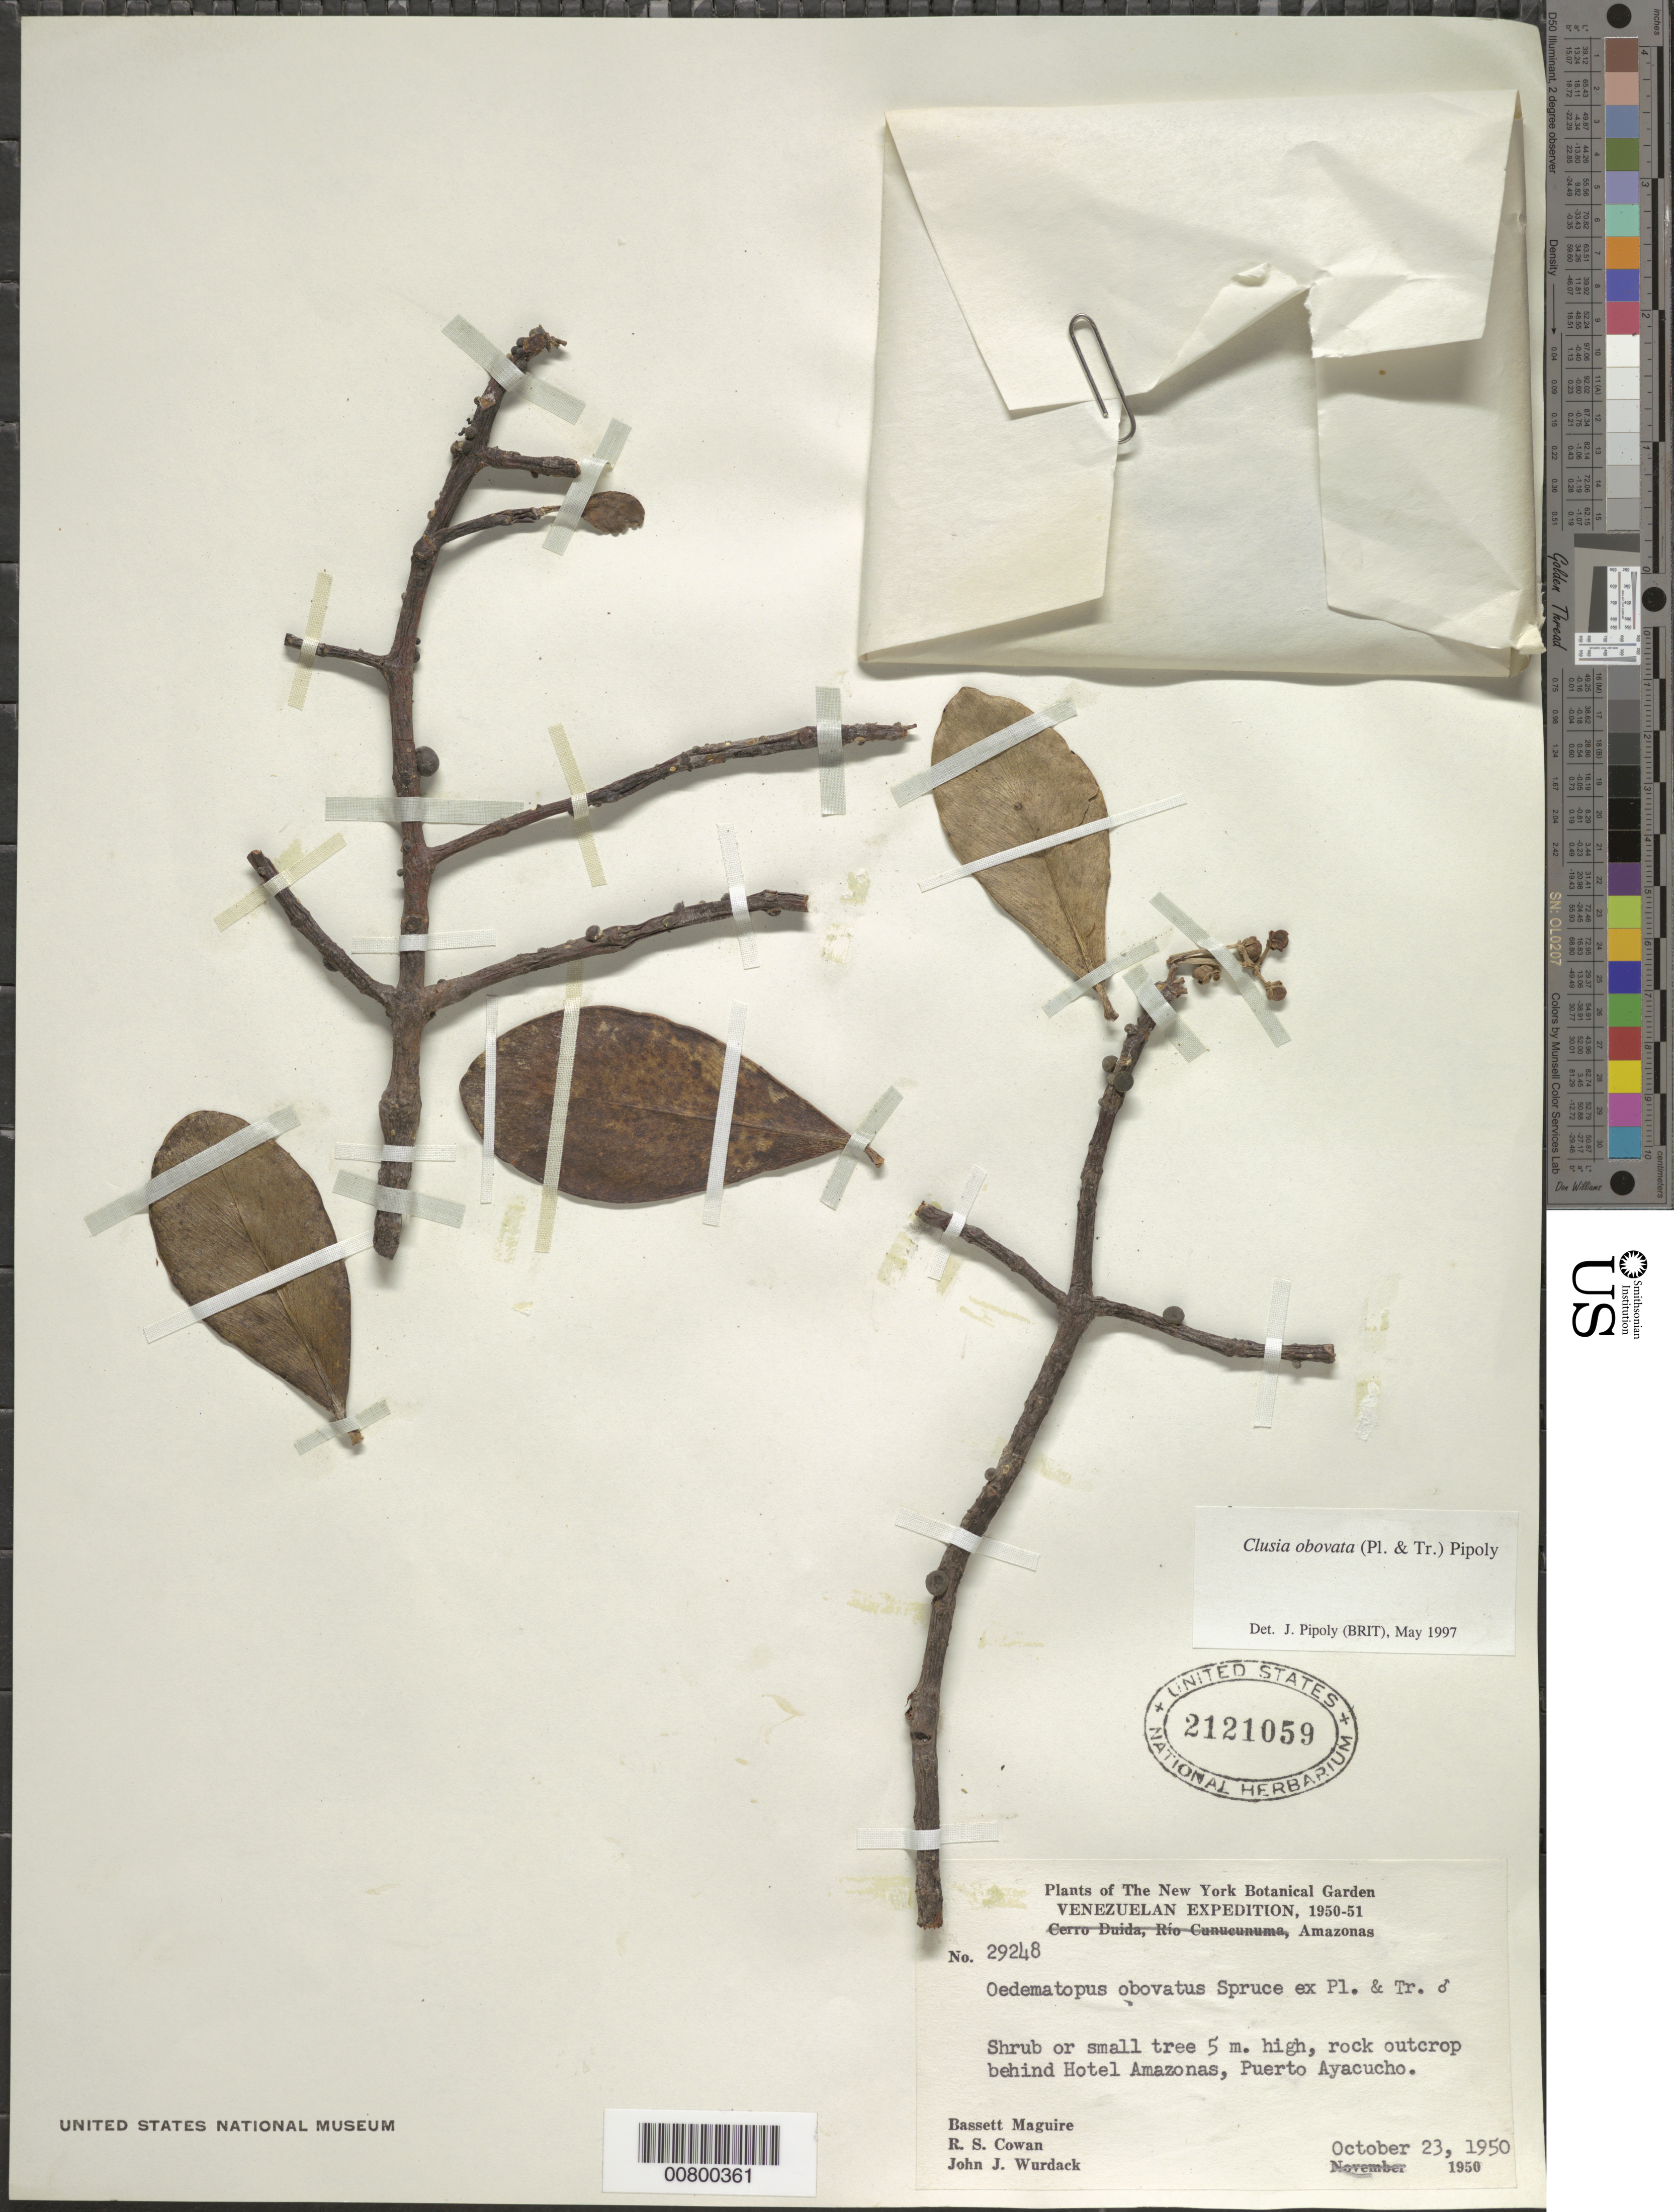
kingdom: Plantae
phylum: Tracheophyta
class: Magnoliopsida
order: Malpighiales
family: Clusiaceae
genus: Oedematopus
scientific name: Oedematopus obovatus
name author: Spruce ex Planch. & Triana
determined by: Pipoly, J. J., III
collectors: B. Maguire, R. S. Cowan & J. J. Wurdack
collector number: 29248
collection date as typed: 23 October 1850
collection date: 1850-10-23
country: Venezuela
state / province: Amazonas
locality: Puerto Ayacucho, behind (E of) Hotel Amazonas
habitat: Rock outcrop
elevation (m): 150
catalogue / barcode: US 2121059